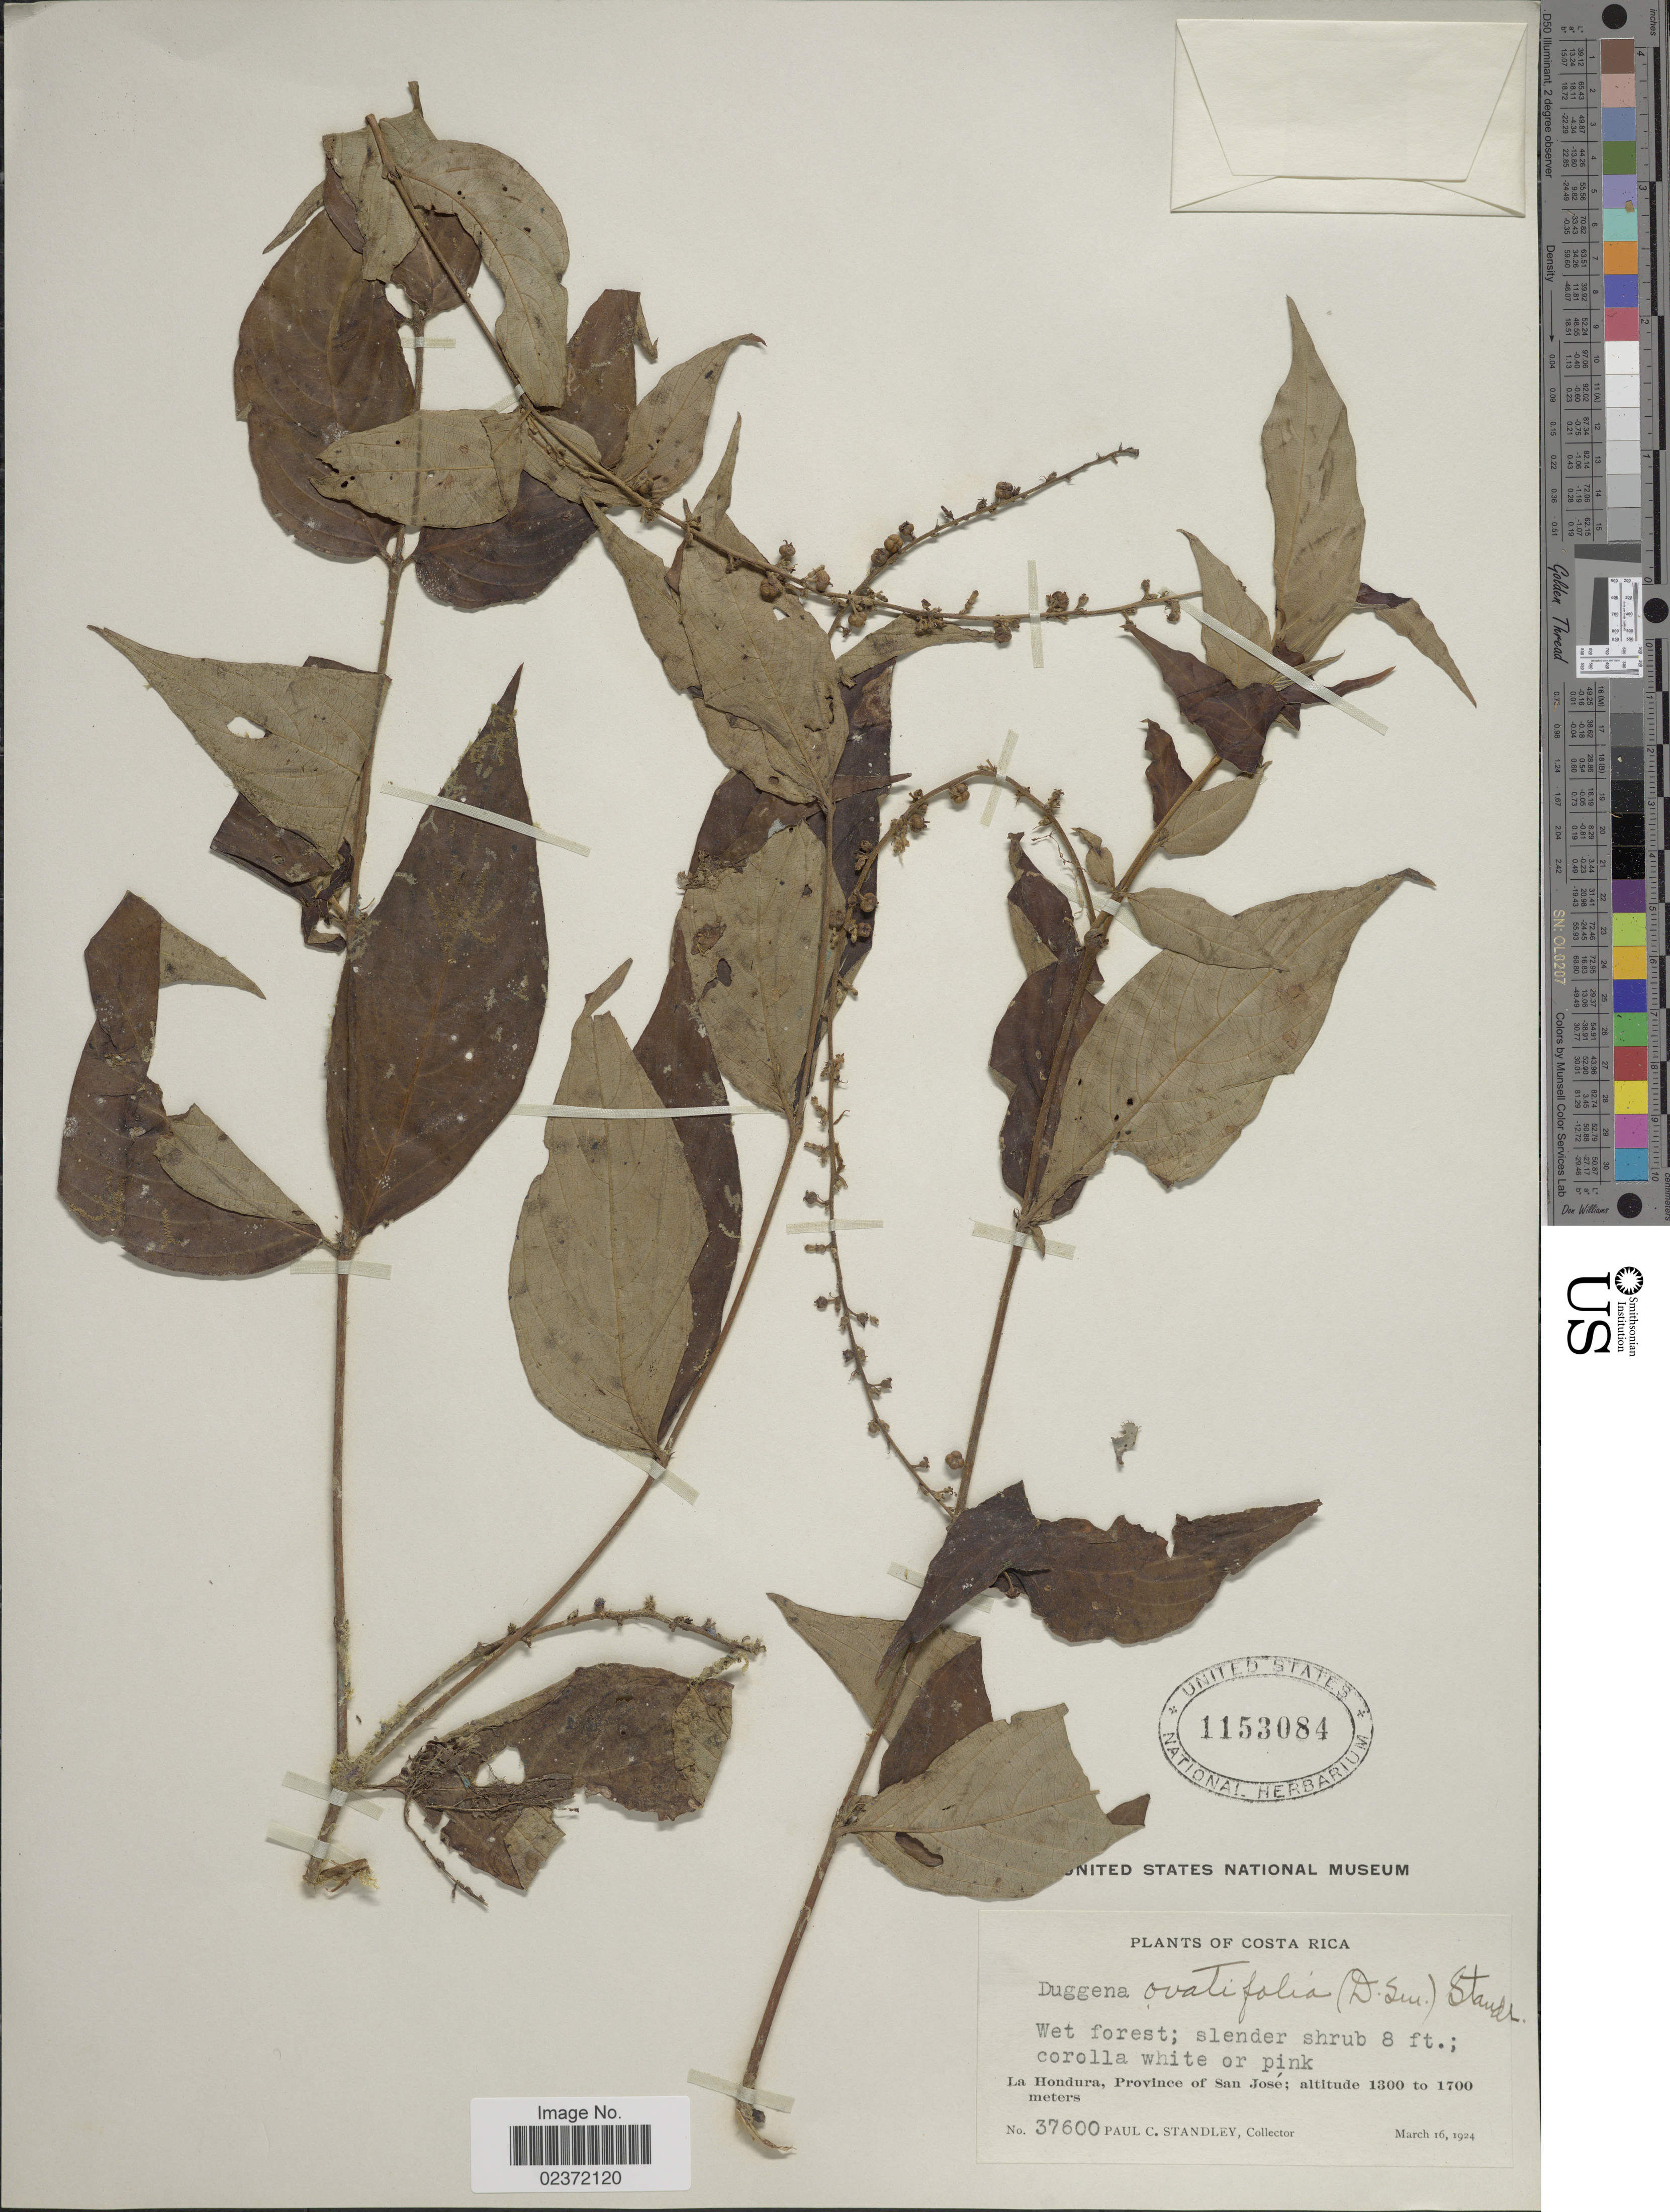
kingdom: Plantae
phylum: Tracheophyta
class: Magnoliopsida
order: Gentianales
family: Rubiaceae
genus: Gonzalagunia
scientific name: Gonzalagunia ovatifolia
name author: (Donn. Sm.) B.L. Rob.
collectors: P. C. Standley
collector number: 37600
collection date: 1924-03-16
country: Costa Rica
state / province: San José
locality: La Hondura, Province of San Jose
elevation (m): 1300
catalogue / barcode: US 1153084